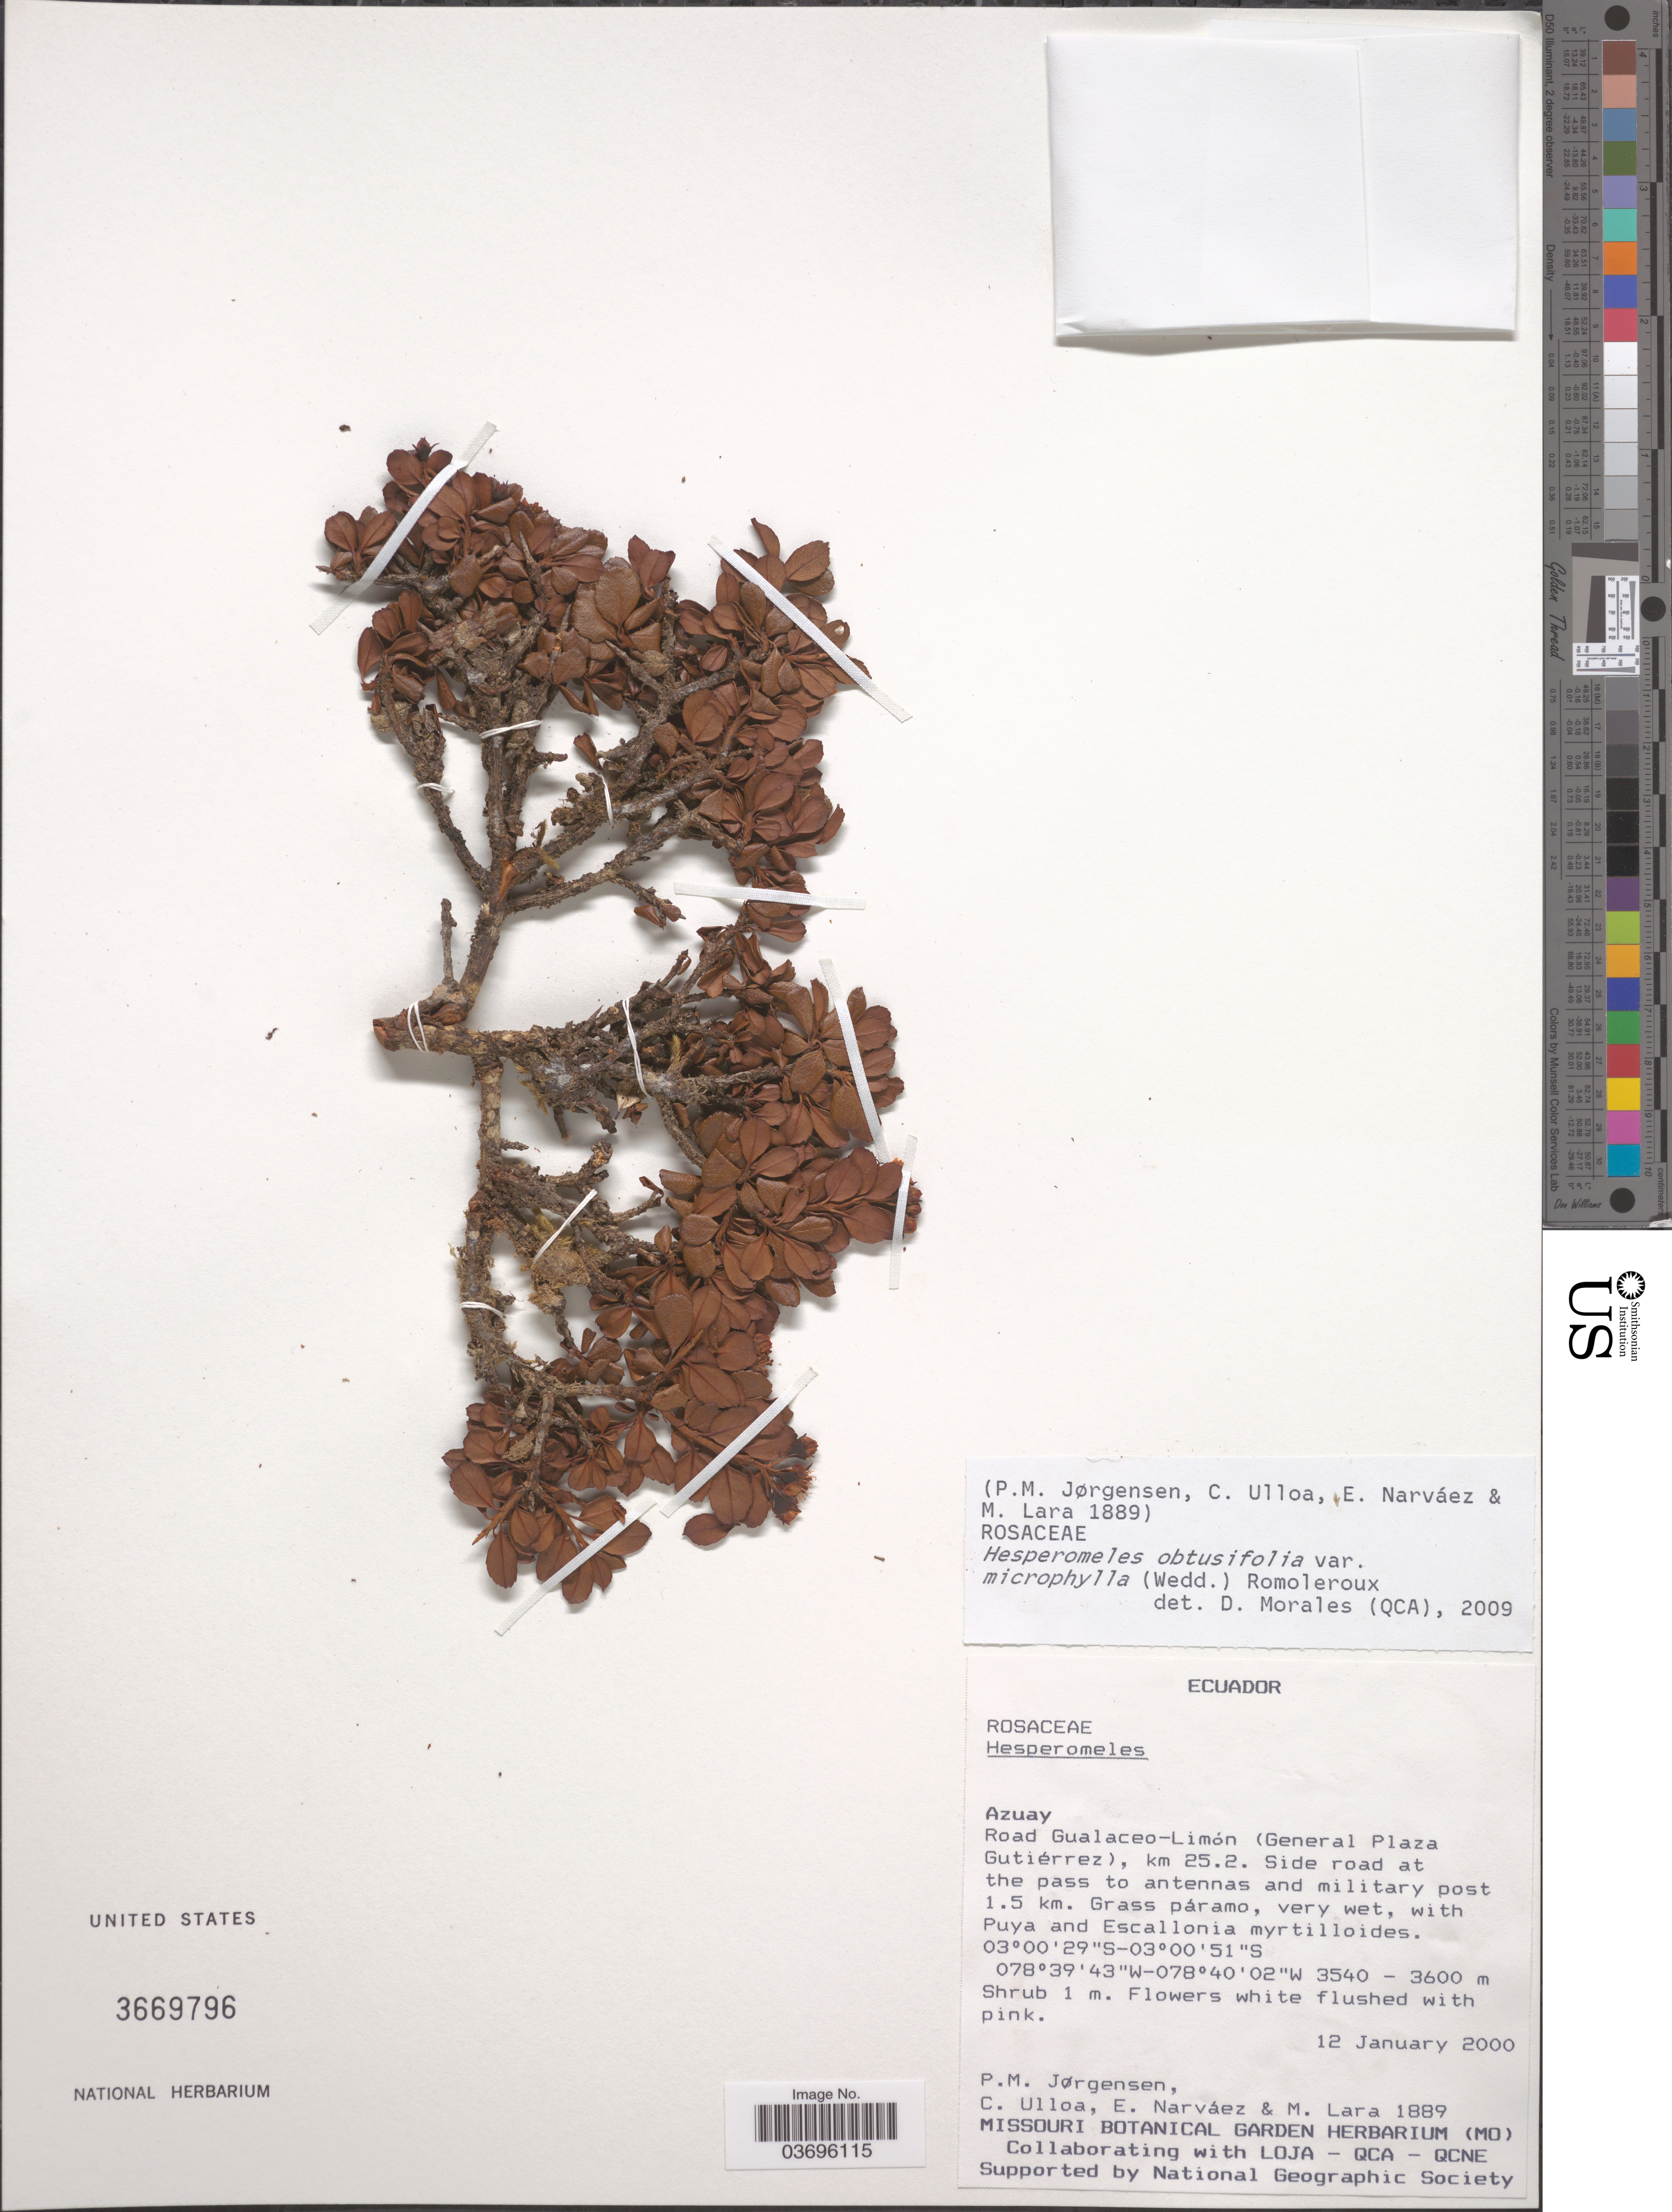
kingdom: Plantae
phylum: Tracheophyta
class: Magnoliopsida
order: Rosales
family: Rosaceae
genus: Hesperomeles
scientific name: Hesperomeles obtusifolia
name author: (Pers.) Lindl.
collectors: P. Jørgensen, C. Ulloa, E. Narváez & M. Lara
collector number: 1889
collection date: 2000-01-12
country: Ecuador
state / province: Azuay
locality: Road Gualaceo-Limón (General Plaza Gutiérrez), km 25.2. Side road at the pass to antennas and military post 1.5 km.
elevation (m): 3540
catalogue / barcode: US 3669796